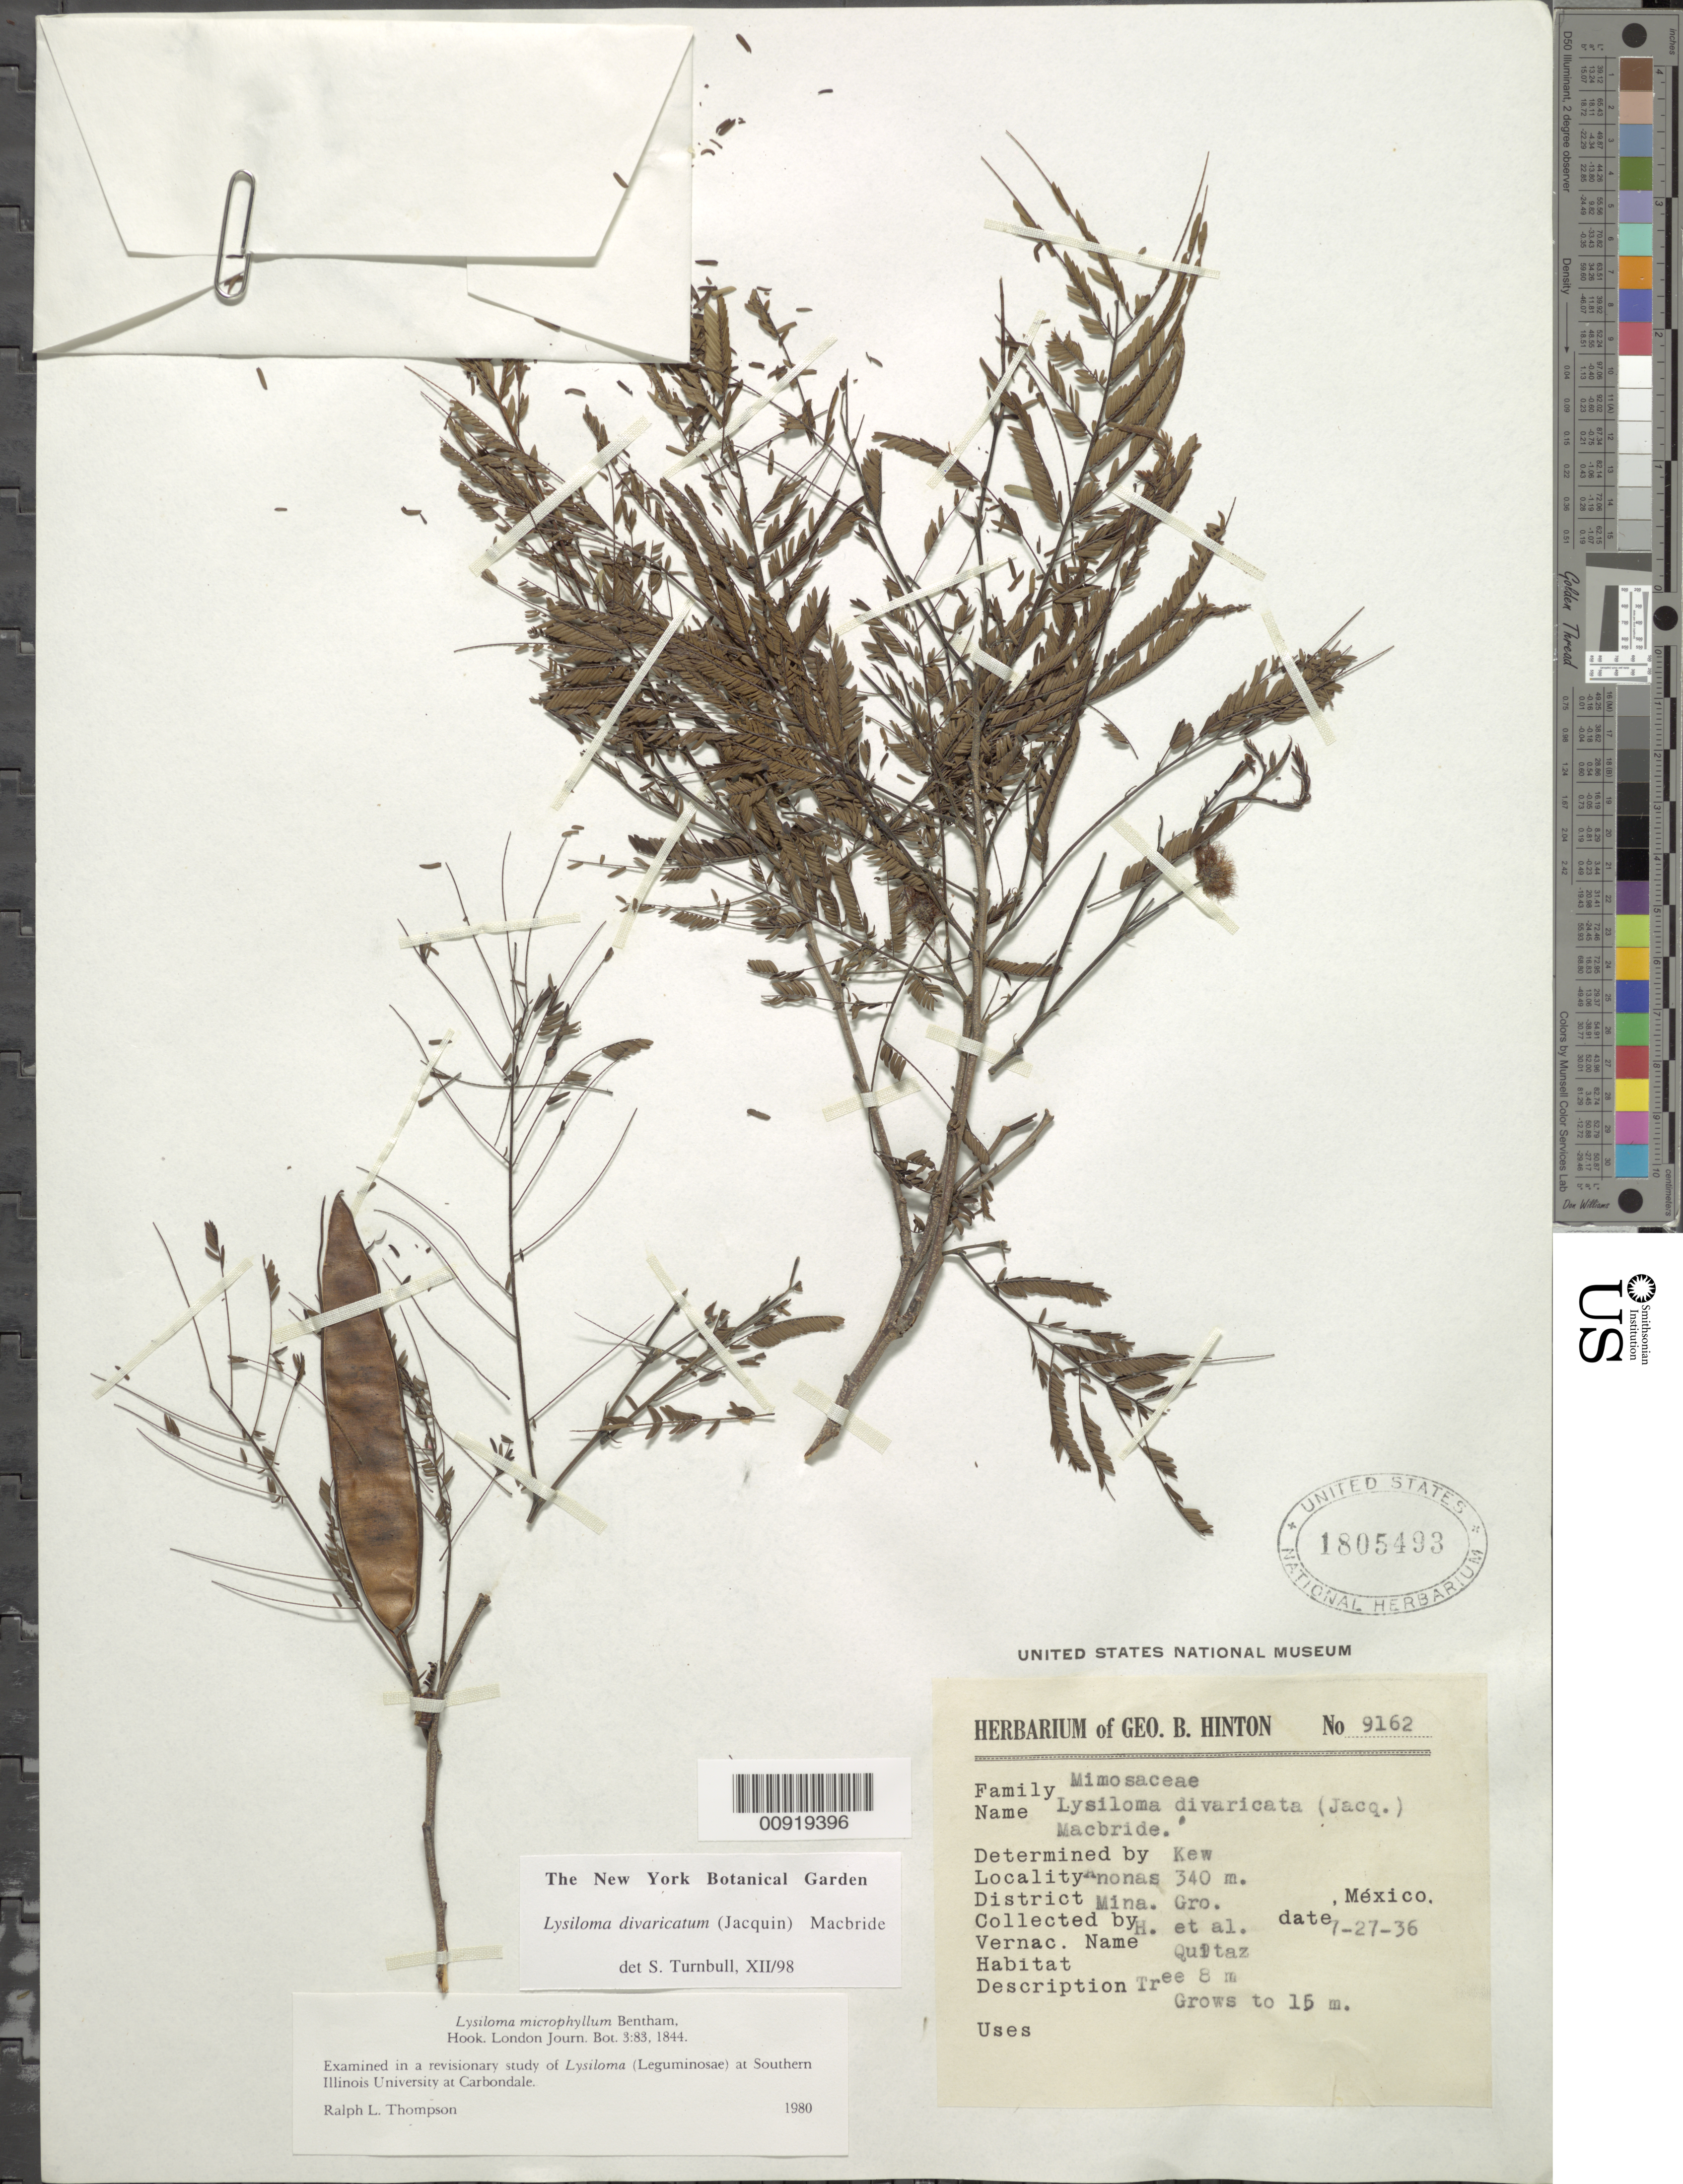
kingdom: Plantae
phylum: Tracheophyta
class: Magnoliopsida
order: Fabales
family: Fabaceae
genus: Lysiloma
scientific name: Lysiloma divaricatum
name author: (Jacq.) J.F. Macbr.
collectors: G. B. Hinton & et al.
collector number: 9162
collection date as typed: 27 Jul 1936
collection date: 1936-07-27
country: Mexico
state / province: Guerrero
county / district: Mina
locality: Anonas, Dsitrict Mina, Guerrero.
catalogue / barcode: US 1805493